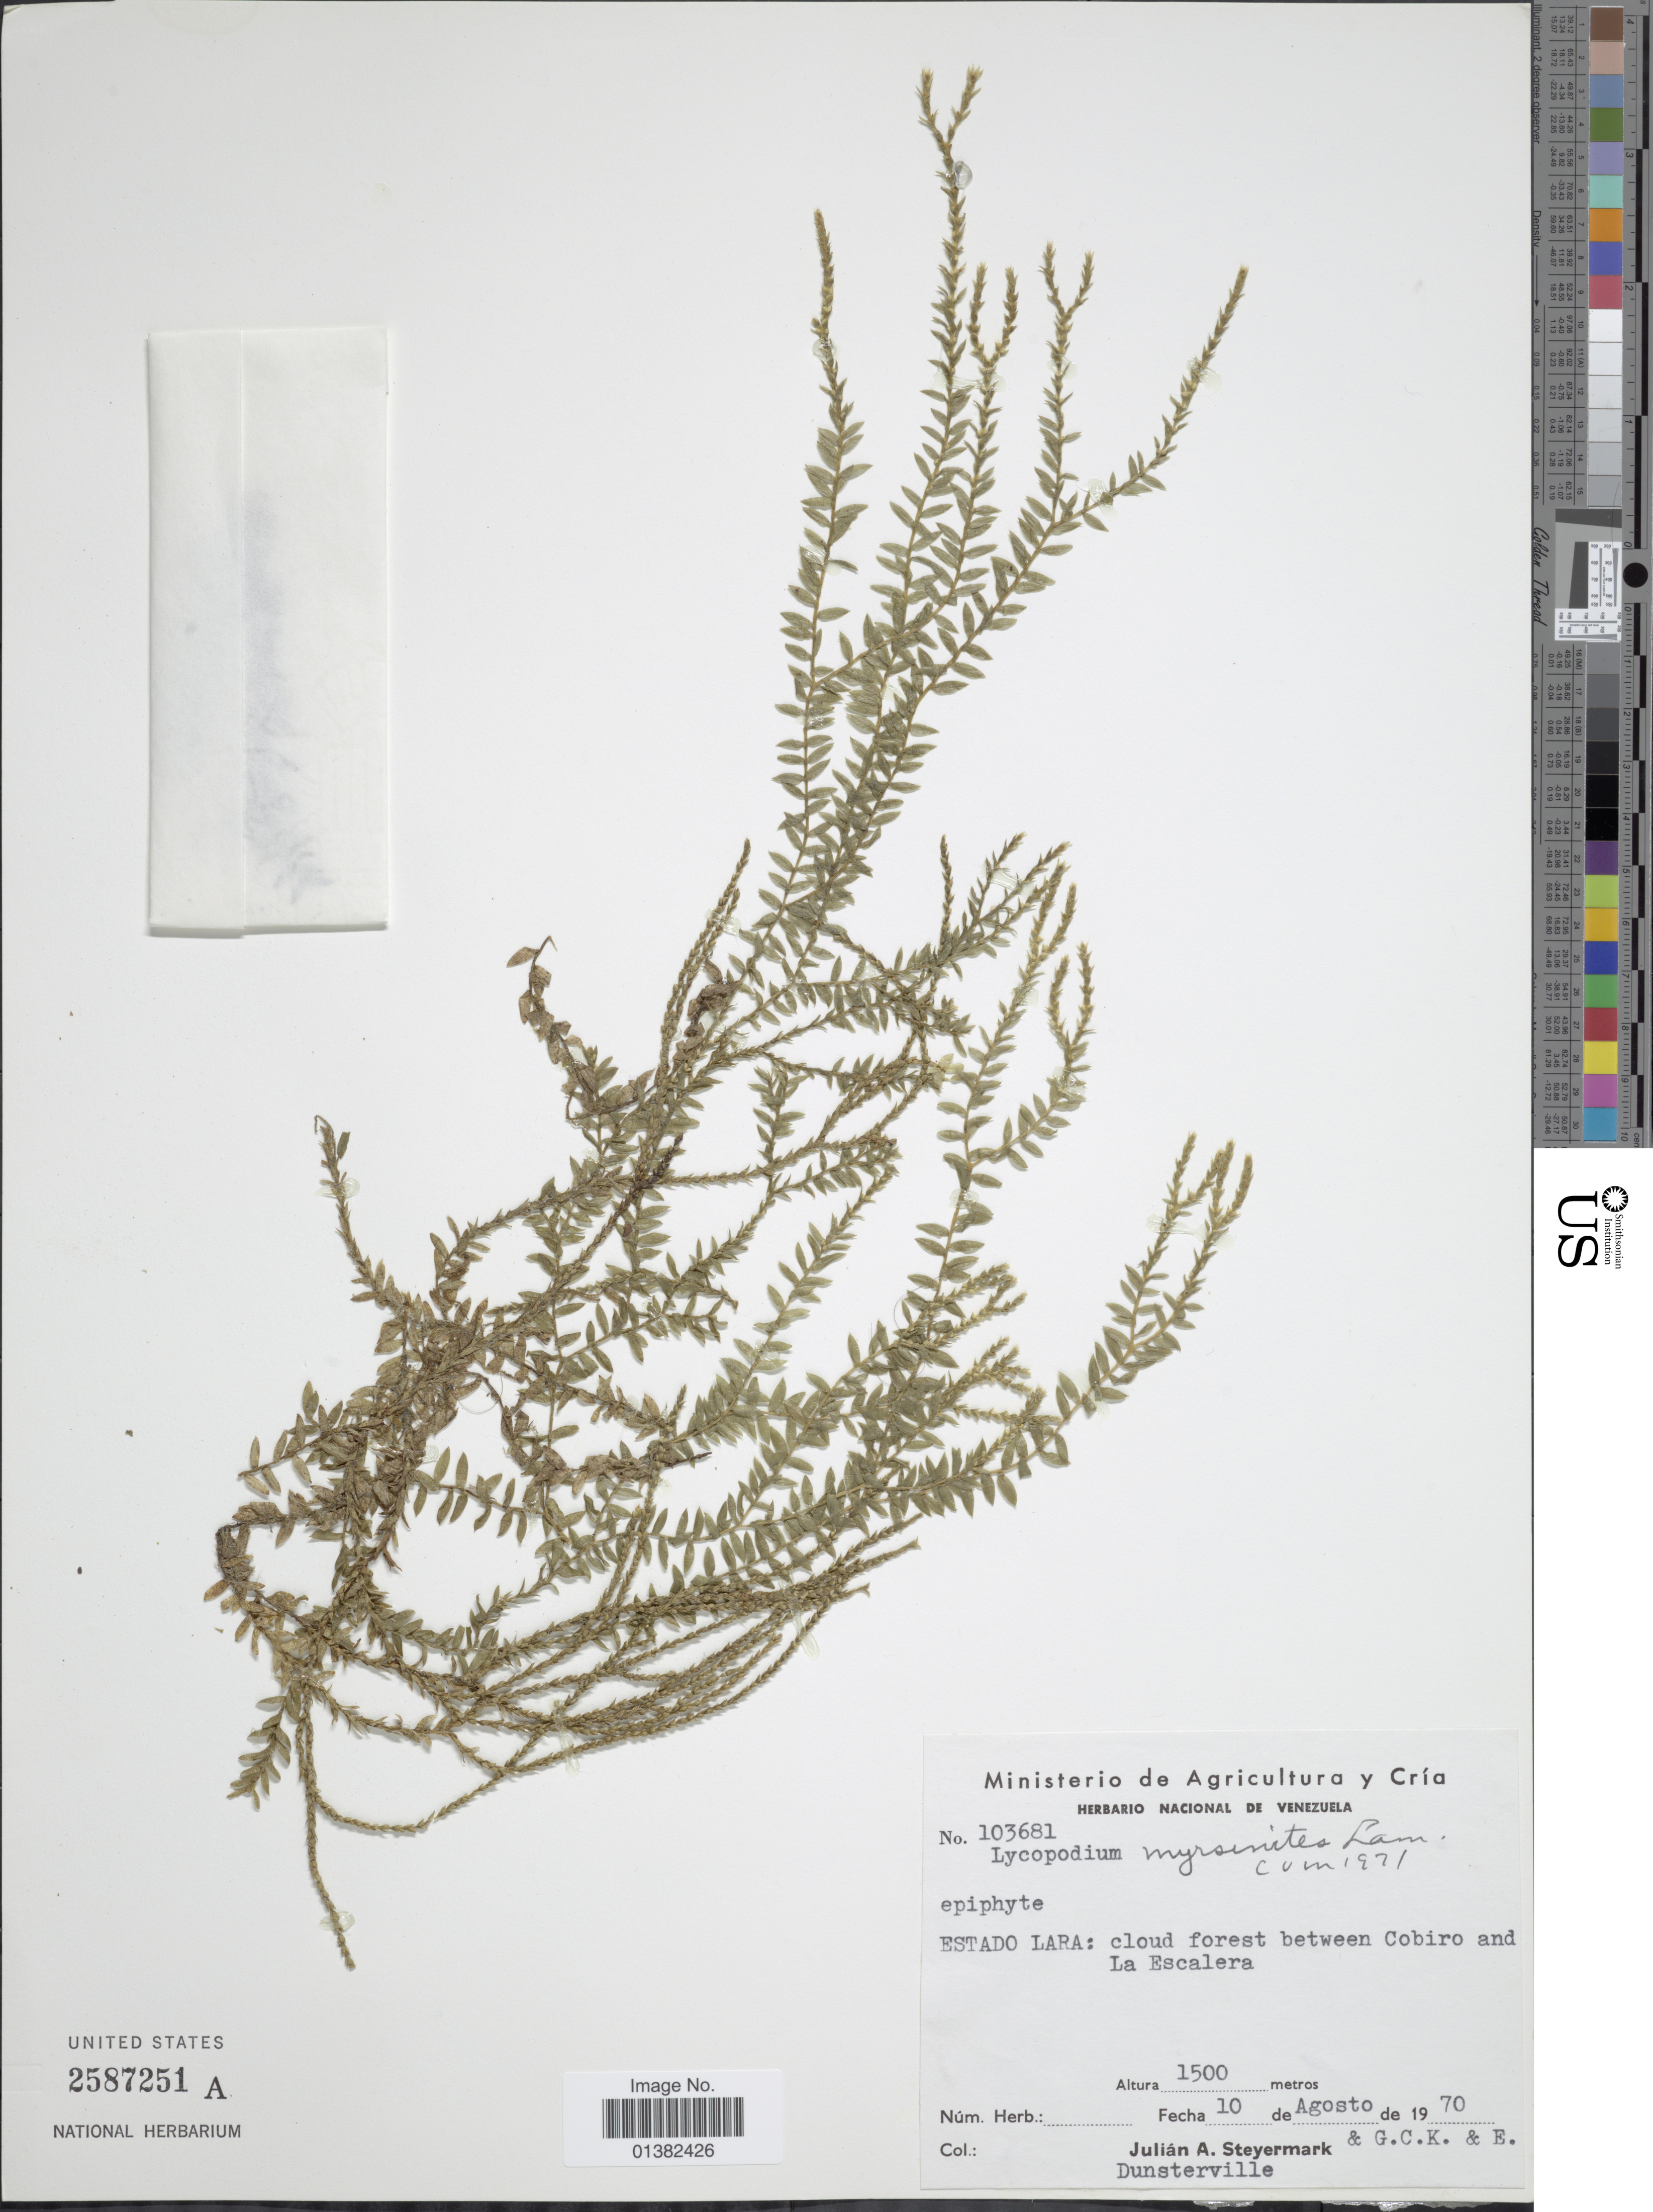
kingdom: Plantae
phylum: Tracheophyta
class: Lycopodiopsida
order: Lycopodiales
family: Lycopodiaceae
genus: Phlegmariurus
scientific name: Phlegmariurus myrsinites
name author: (Lam.) B. Øllg.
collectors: J. Steyermark, G. C. K. Dunsterville & E. Dunsterville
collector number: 103681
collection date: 1970-08-10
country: Venezuela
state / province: Lara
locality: Cloud forest between Cobiro and La Escalera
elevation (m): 1500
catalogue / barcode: US 2587251A